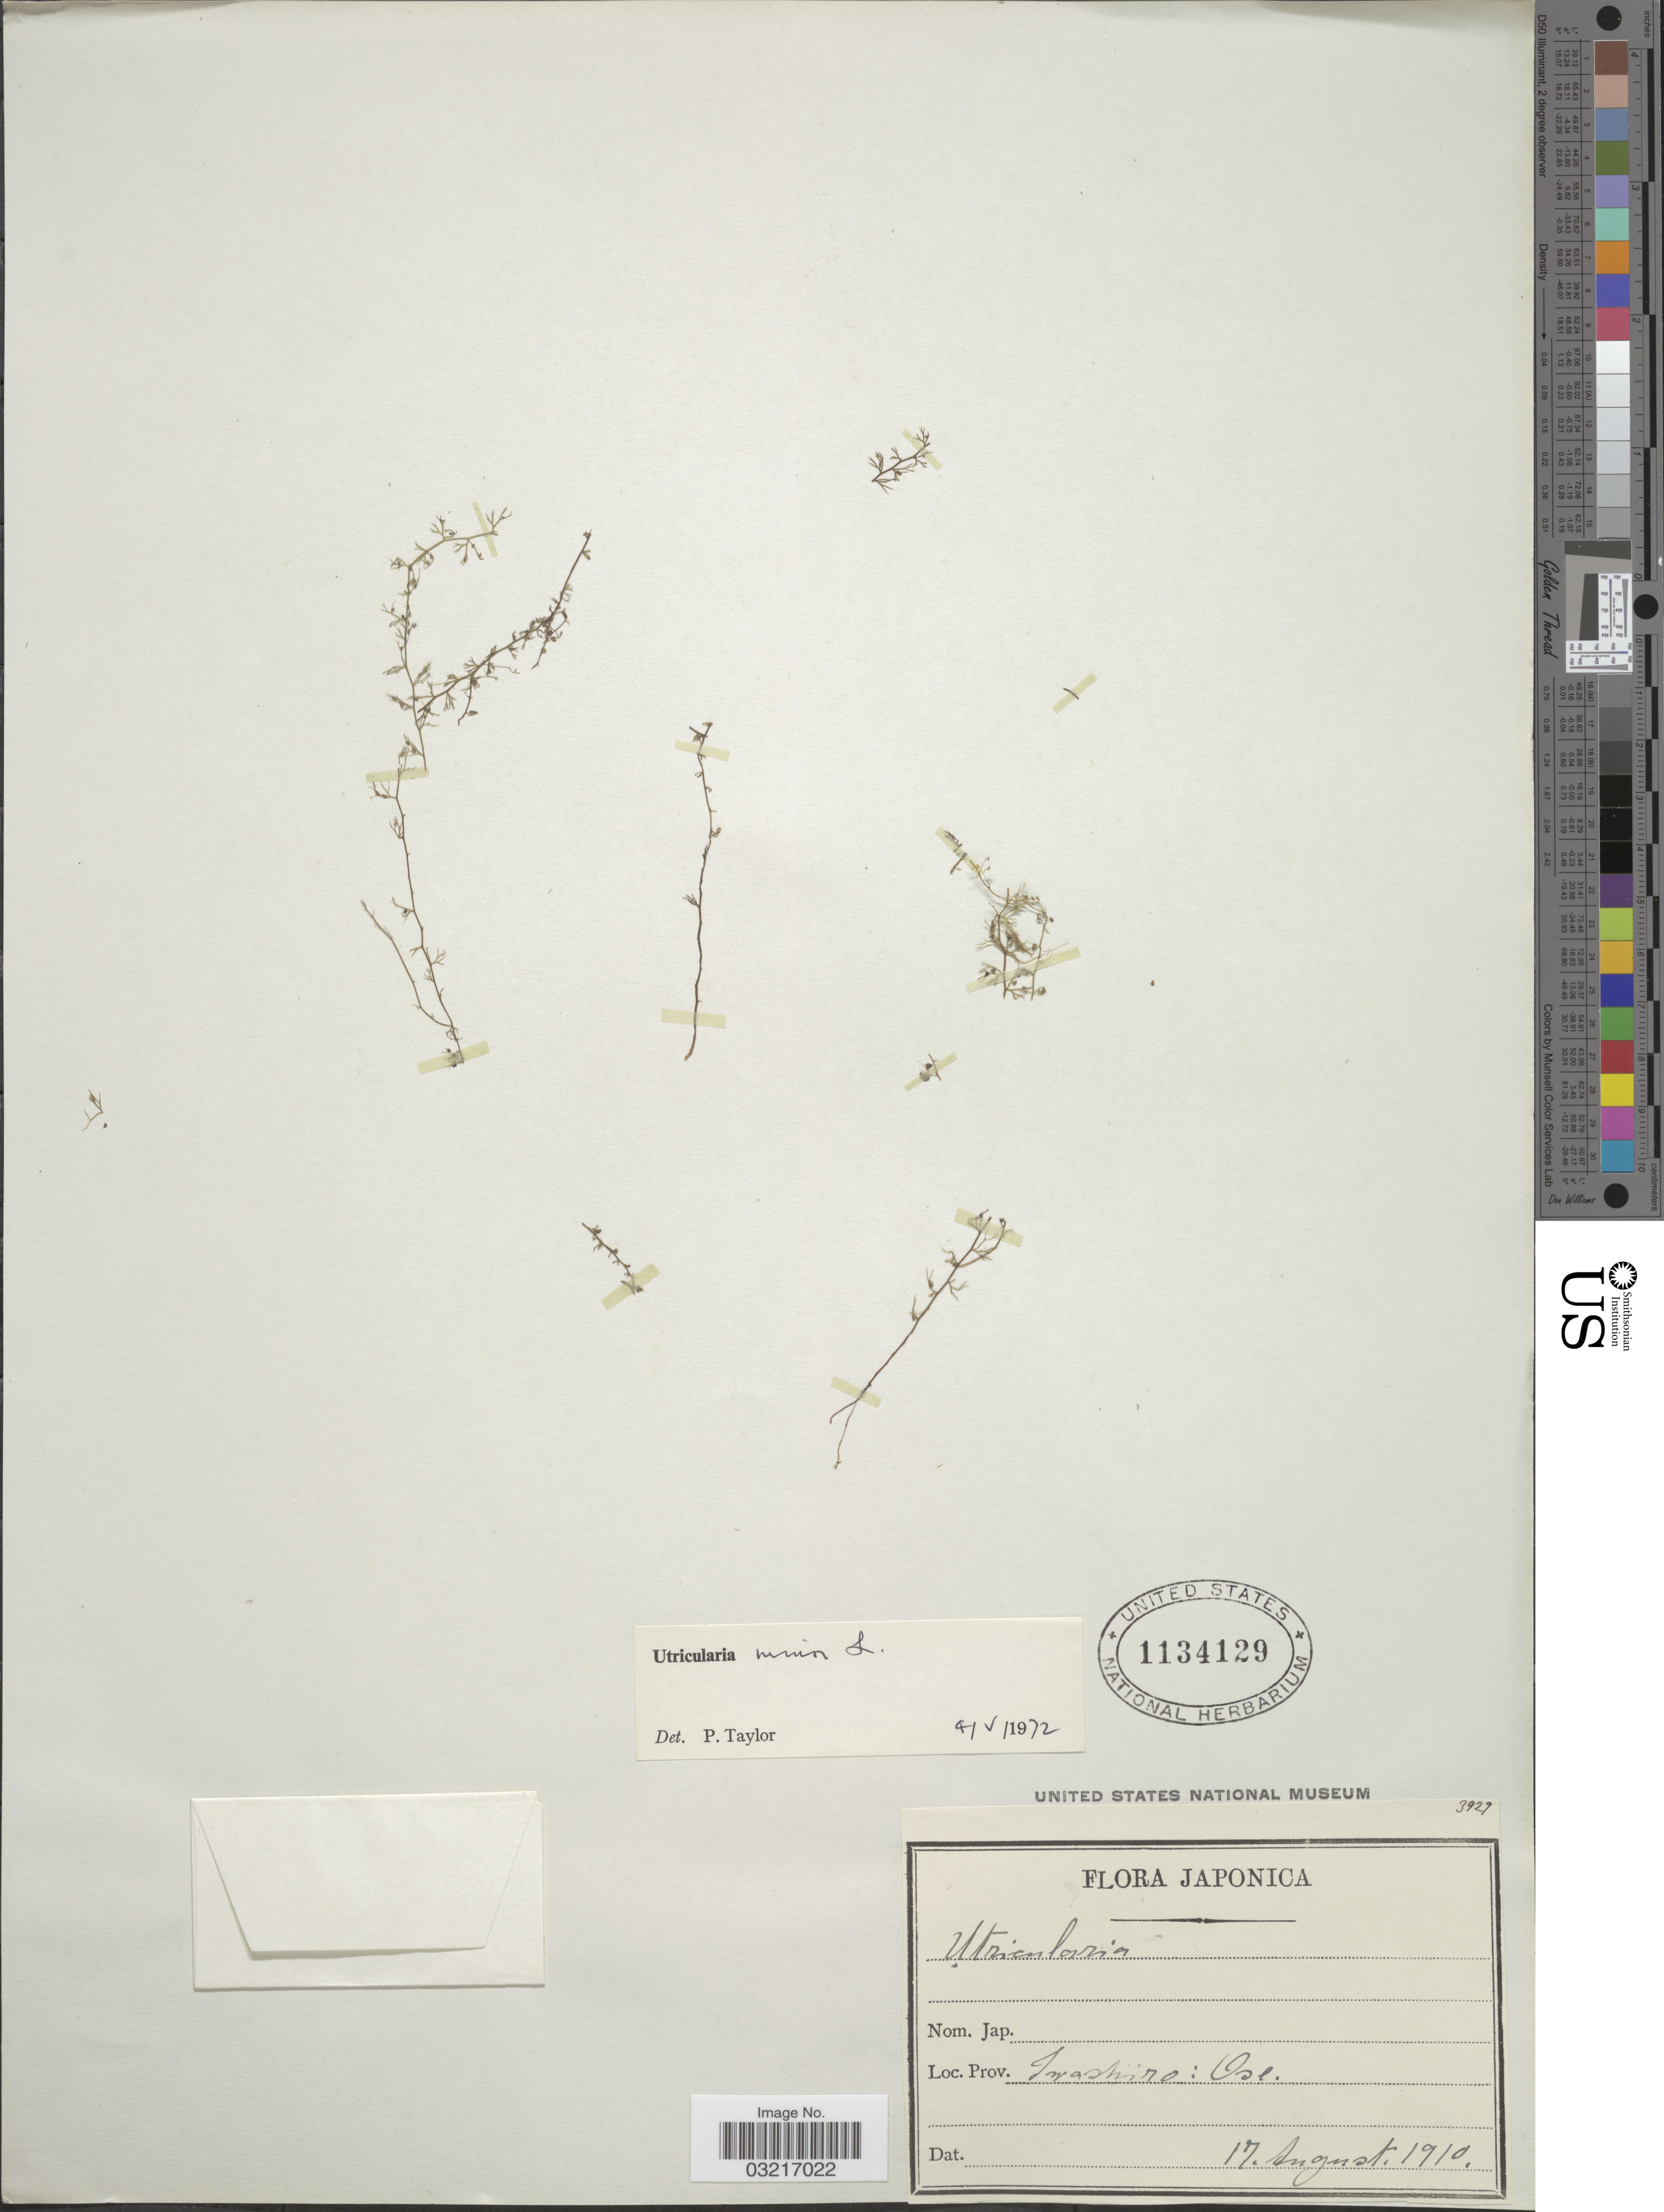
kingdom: Plantae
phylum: Tracheophyta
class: Magnoliopsida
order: Lamiales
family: Lentibulariaceae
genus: Utricularia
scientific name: Utricularia minor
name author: L.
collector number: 3927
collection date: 1910-08-17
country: Japan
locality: Prov. Iwashiro: Oze.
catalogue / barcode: US 1134129